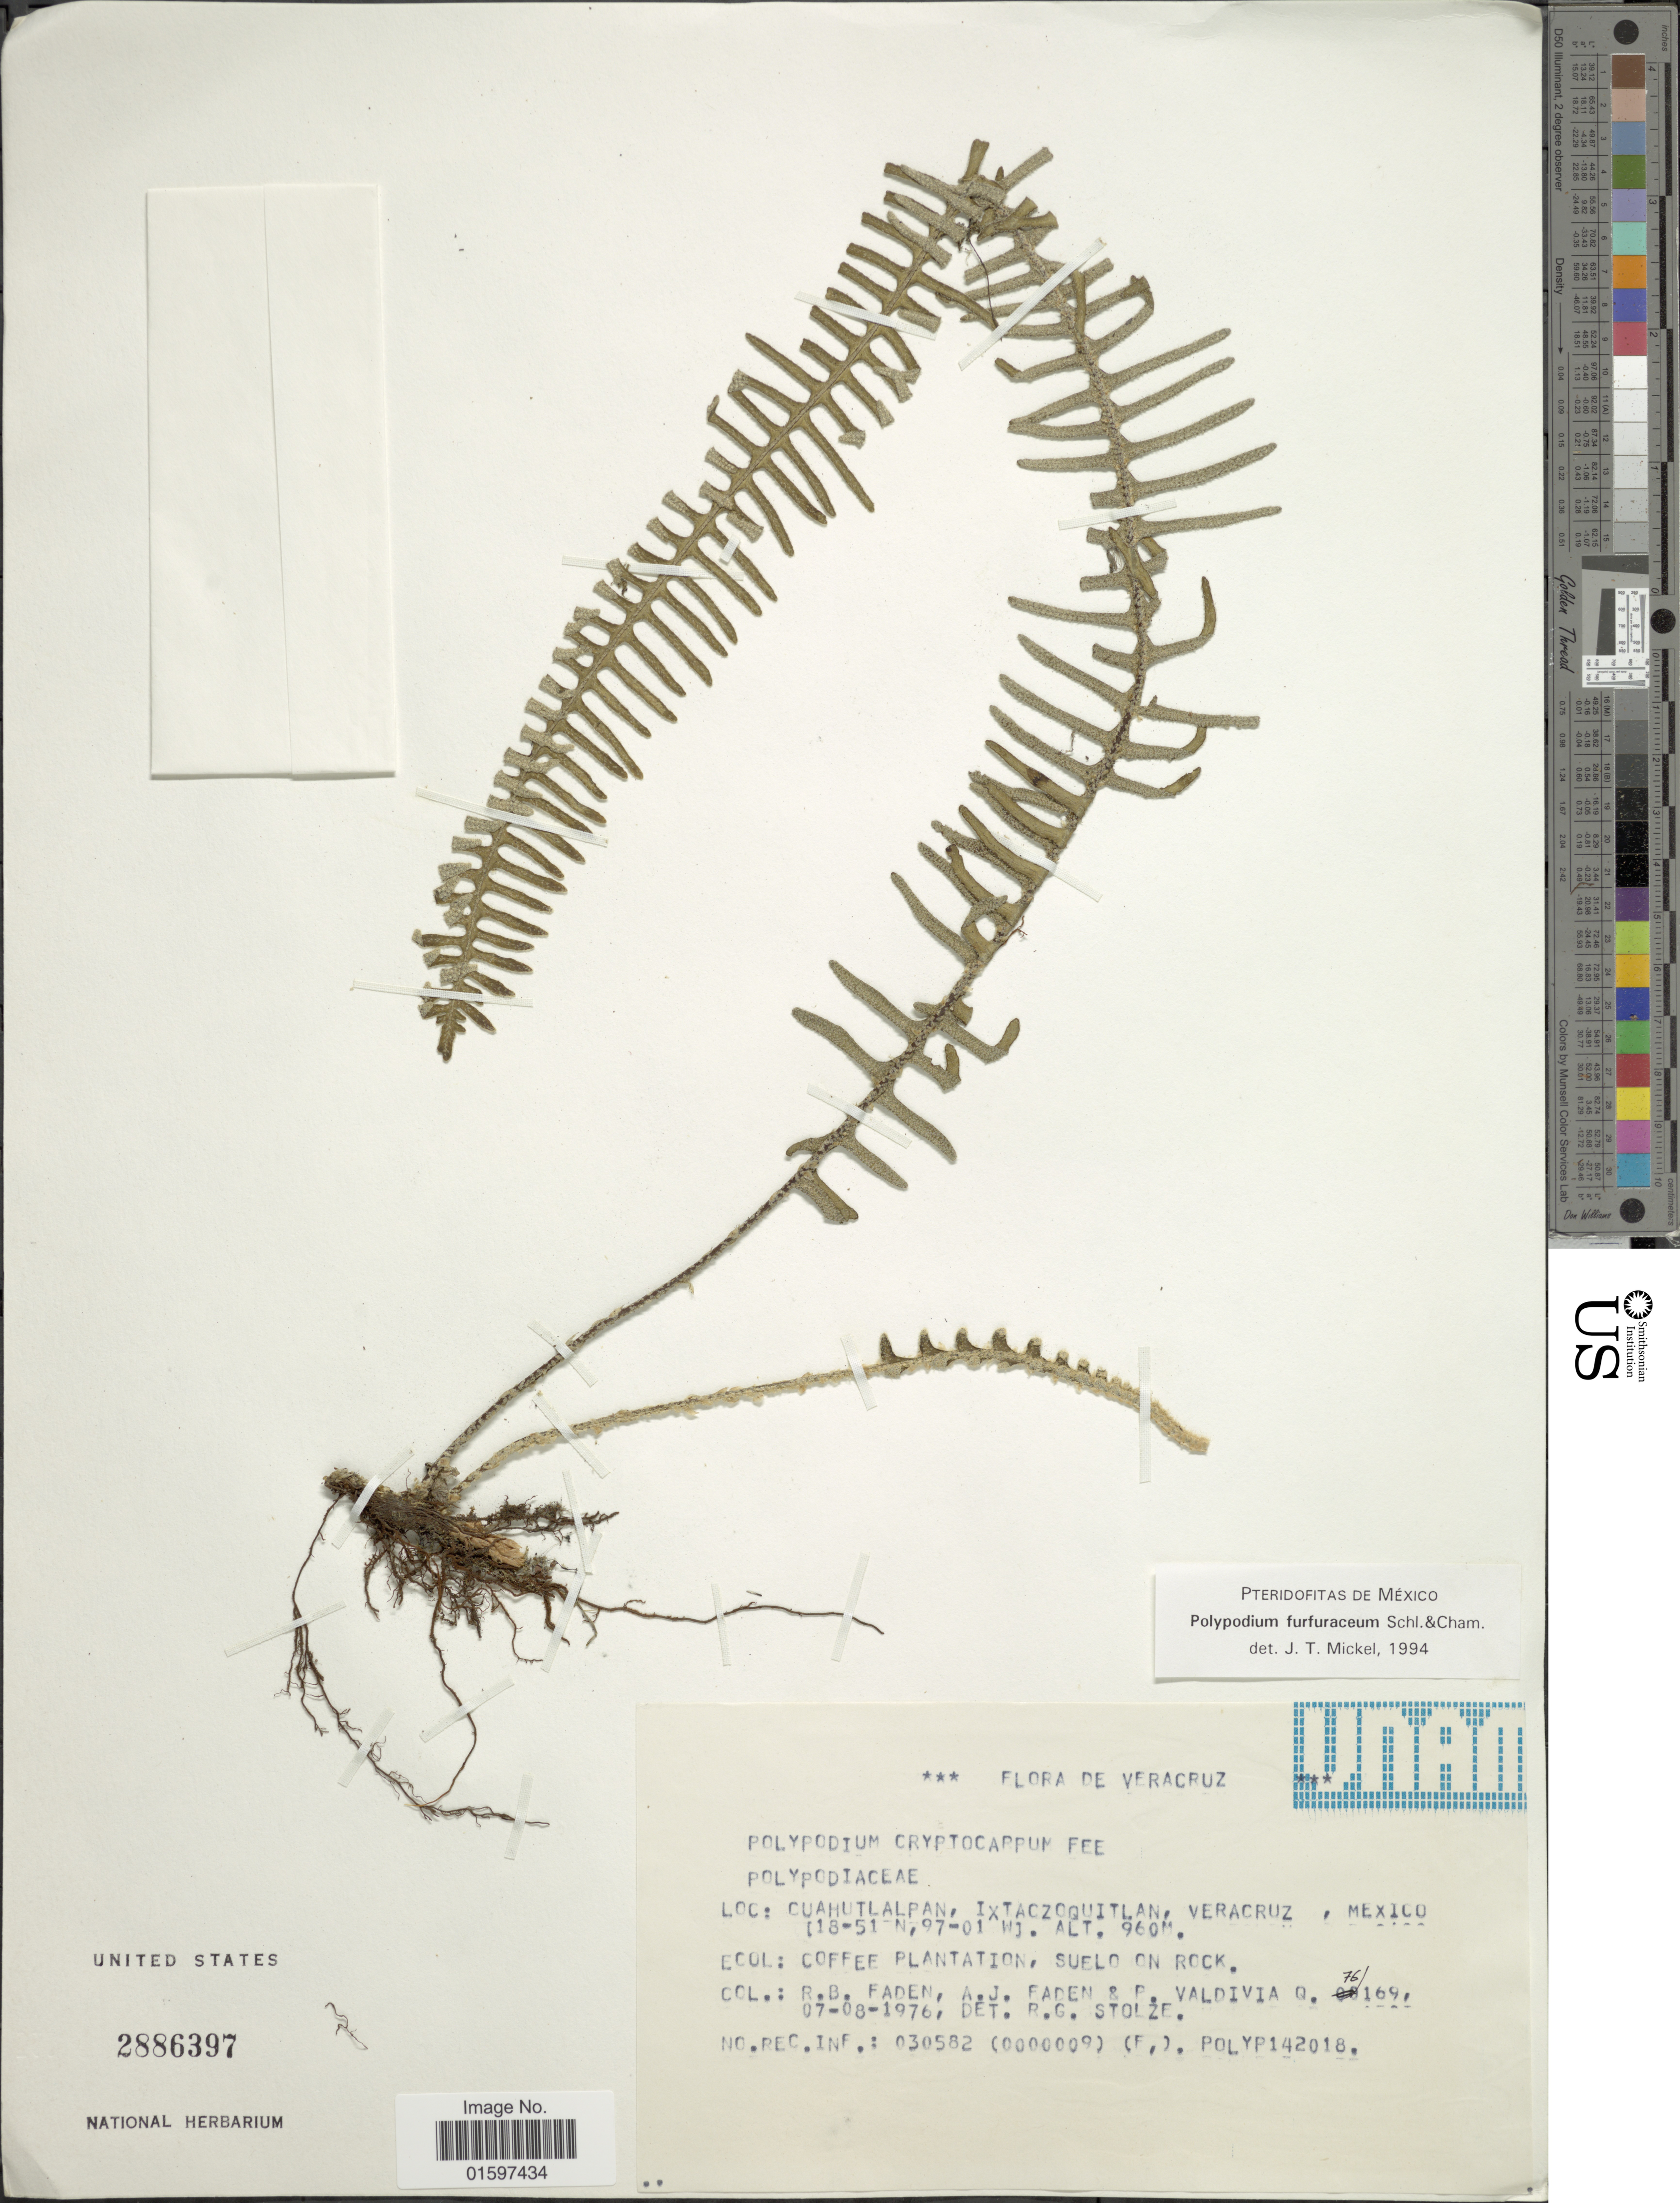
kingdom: Plantae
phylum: Tracheophyta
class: Polypodiopsida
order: Polypodiales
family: Polypodiaceae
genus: Pleopeltis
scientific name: Pleopeltis furfuracea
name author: (Schltdl. & Cham.) A.R. Sm. & Tejero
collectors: R. B. Faden, A. J. Faden & P. E. Valdivia Q.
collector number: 76/169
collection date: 1976-08-07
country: Mexico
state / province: Veracruz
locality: Veracruz, Cuahuilalpan, Ixtaczoquitlan, Veracruz, Mexico, coffee plantation, Suelo on rock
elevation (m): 960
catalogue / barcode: US 2886397